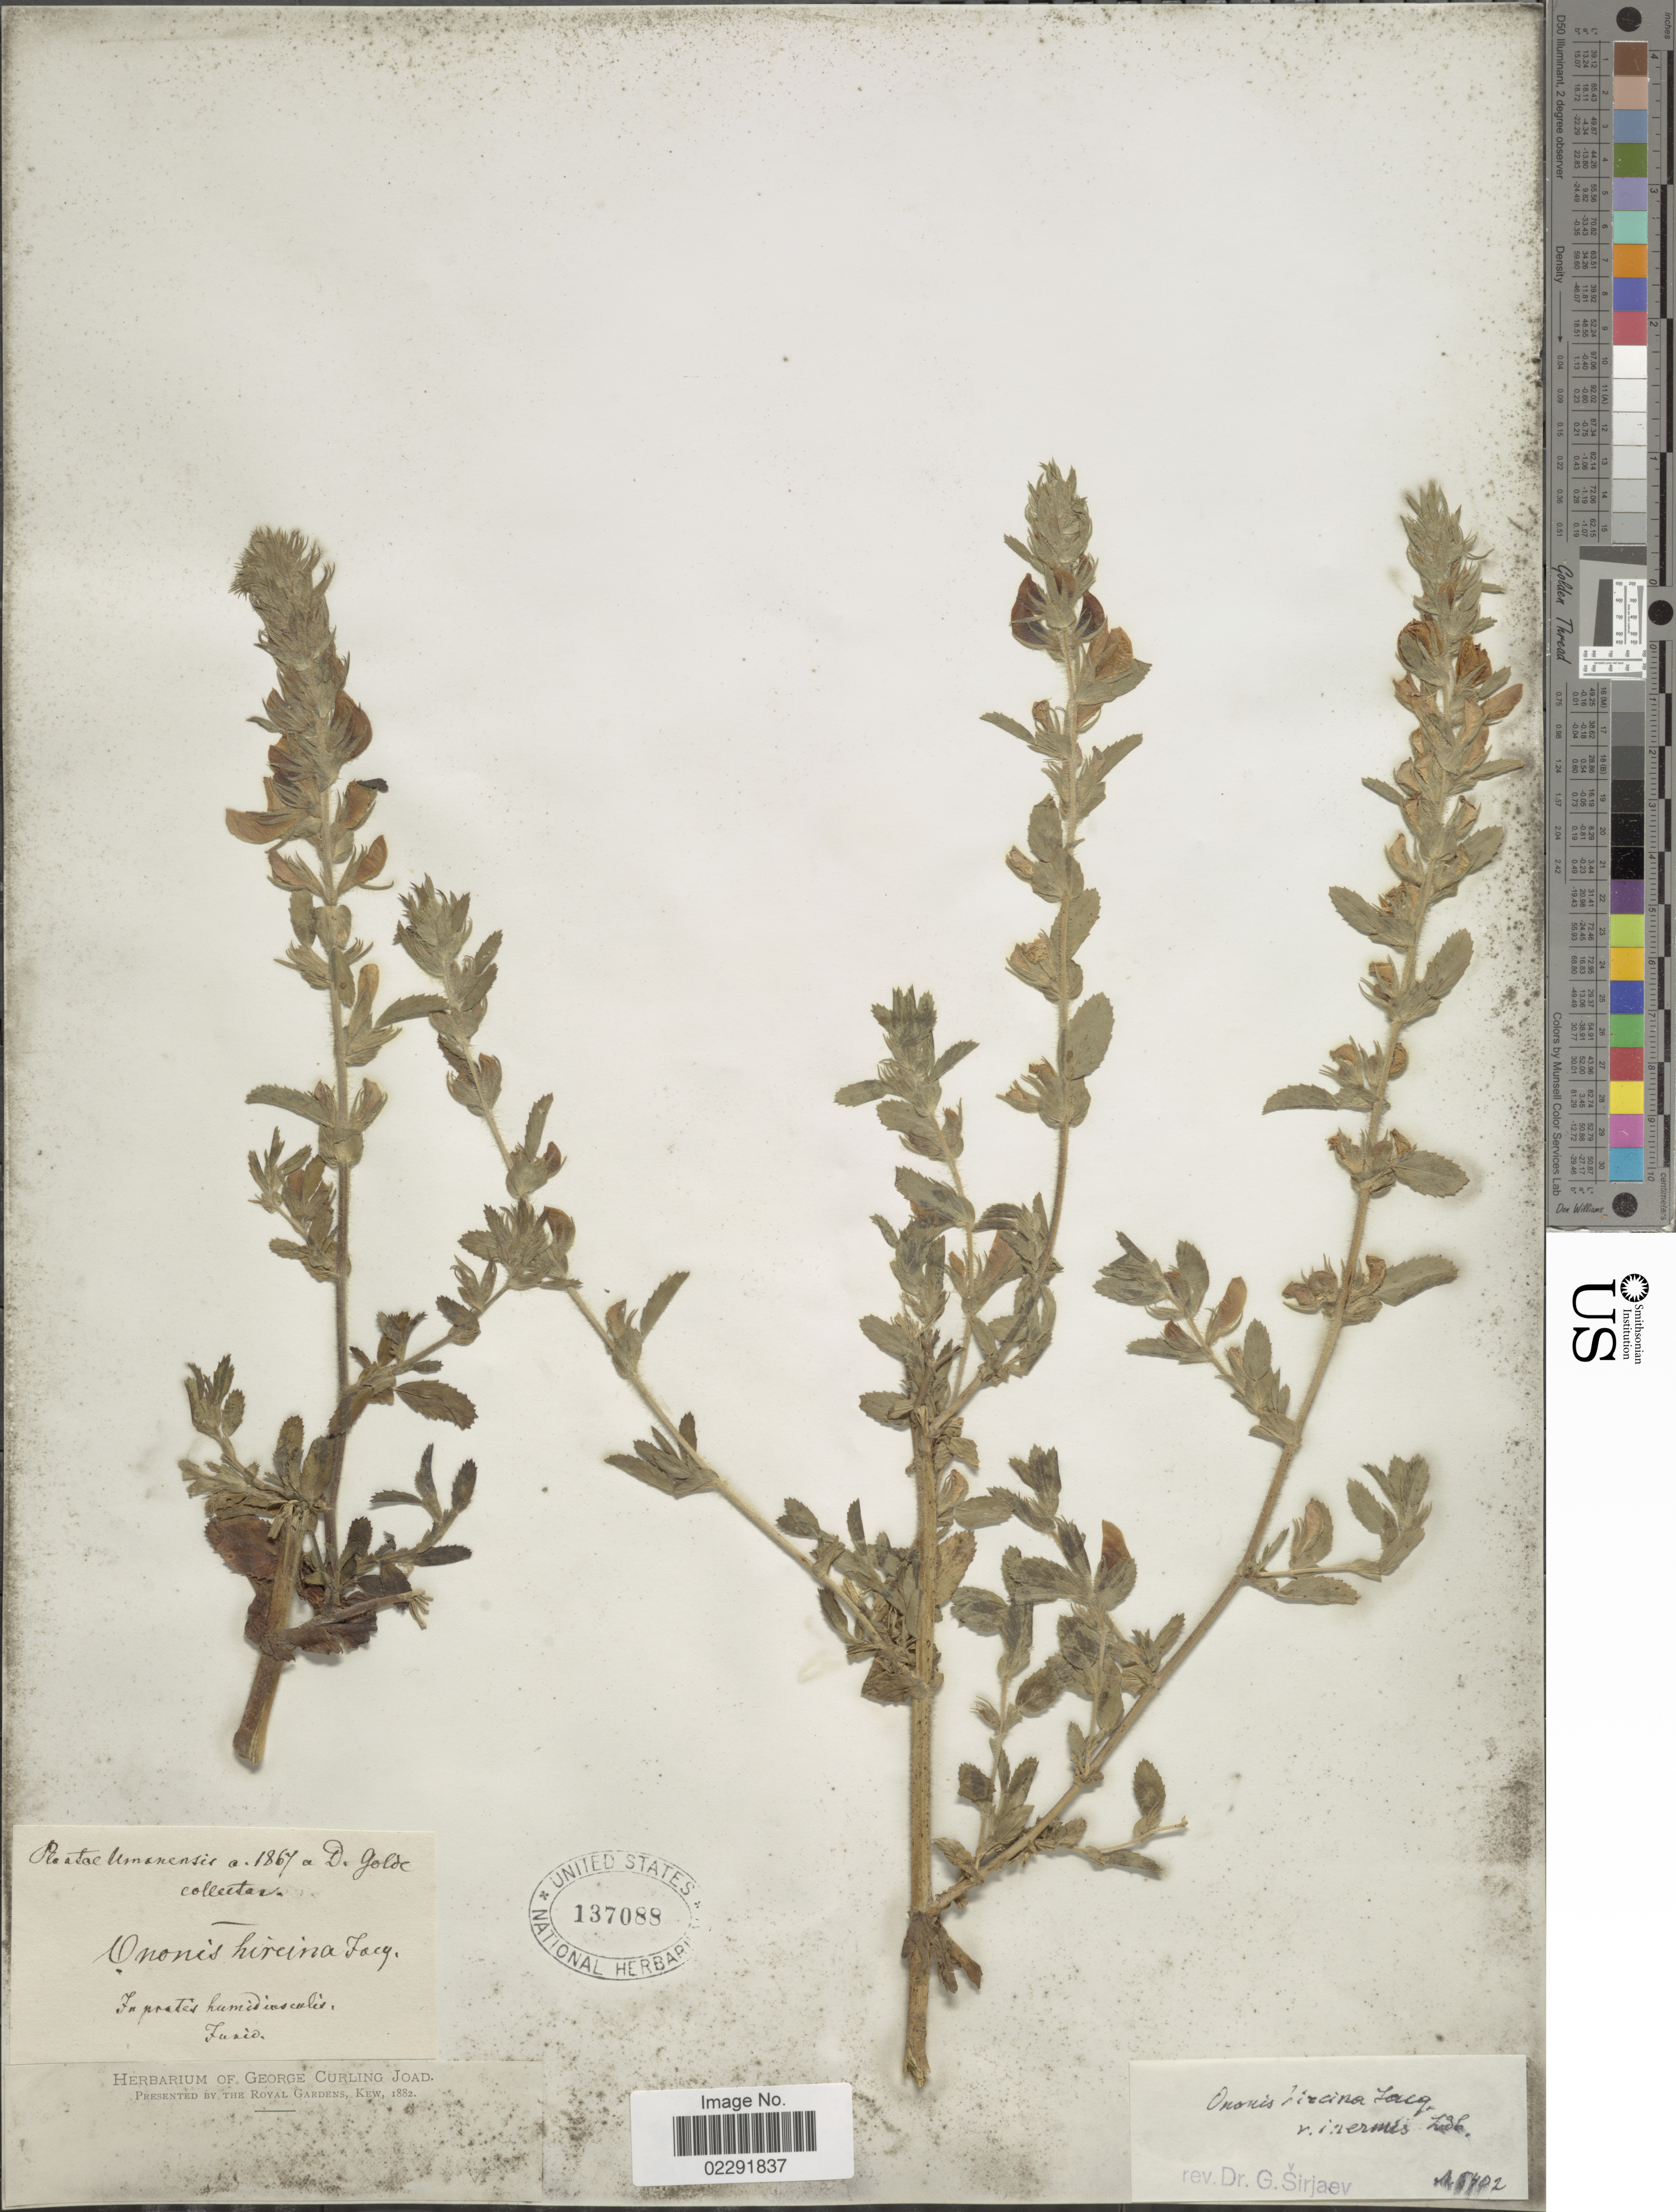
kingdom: Plantae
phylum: Tracheophyta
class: Magnoliopsida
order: Fabales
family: Fabaceae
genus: Ononis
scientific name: Ononis hircina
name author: Jacq.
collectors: D. Golde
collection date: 1867-06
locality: Limonensis, In pratis humidis colis. [interpreted]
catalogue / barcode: US 137088